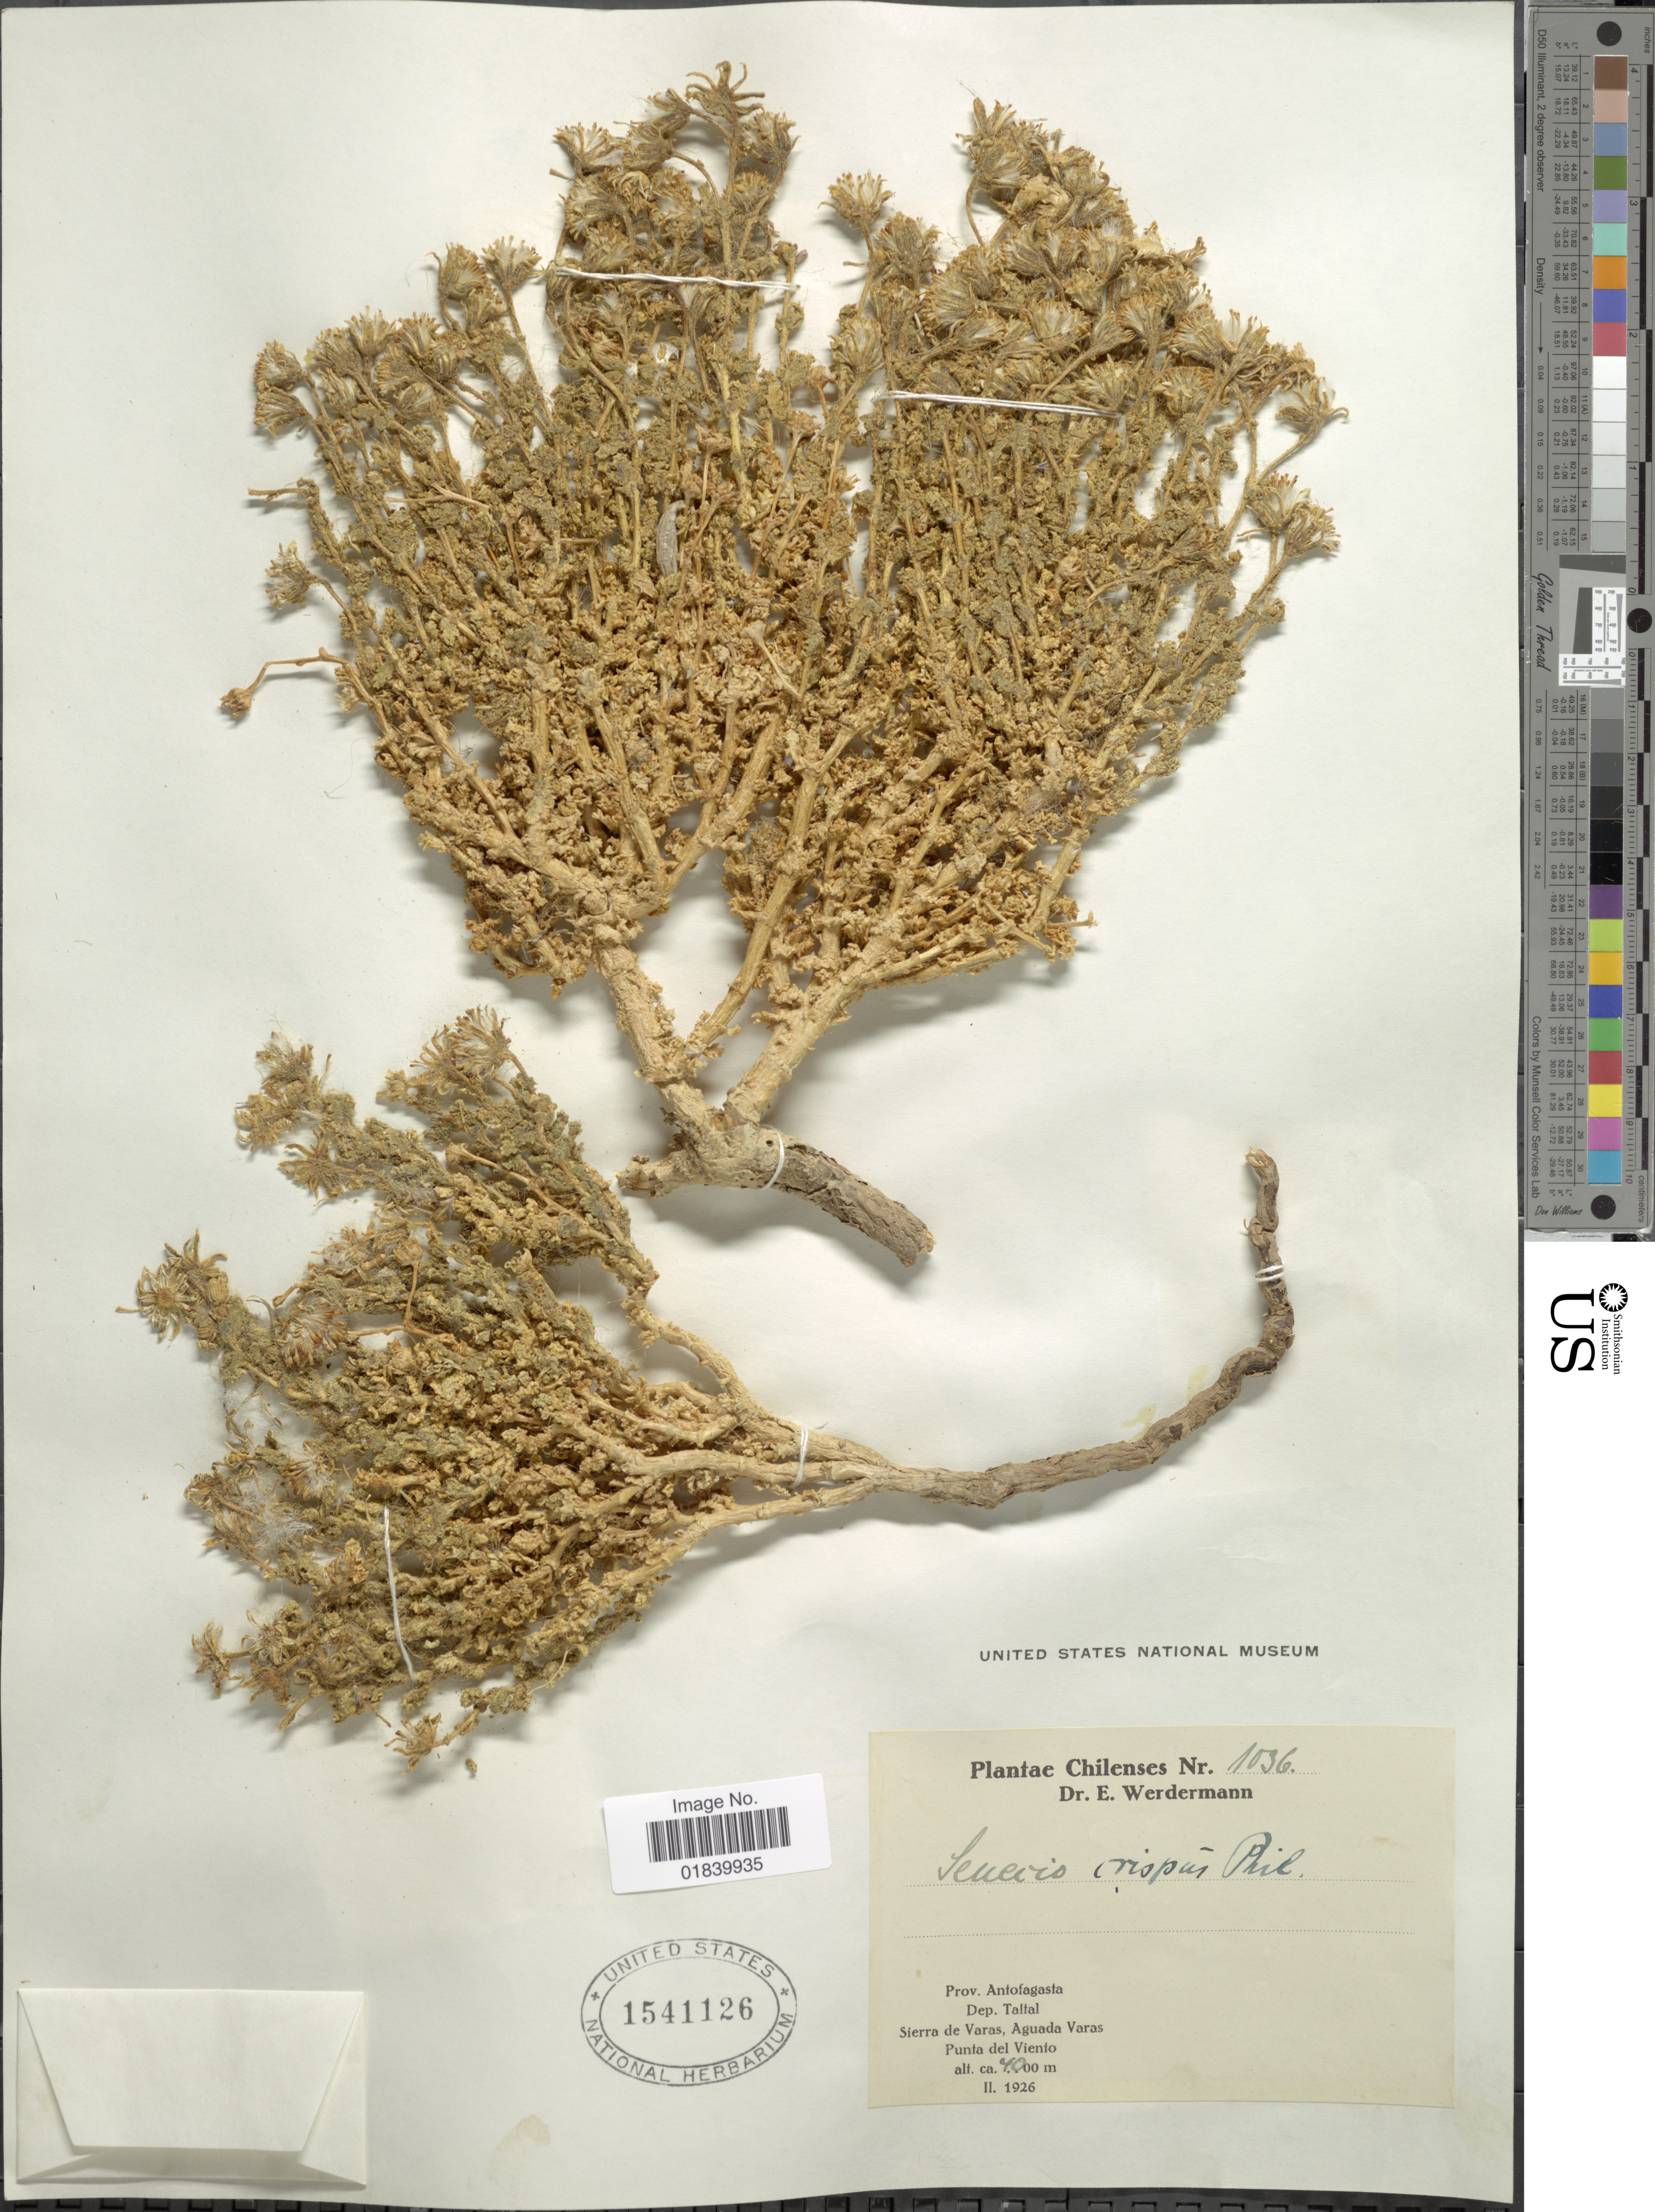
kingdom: Plantae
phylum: Tracheophyta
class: Magnoliopsida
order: Asterales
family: Asteraceae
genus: Senecio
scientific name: Senecio hirtus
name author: Cabrera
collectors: E. Werdermann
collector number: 1036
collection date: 1926-02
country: Chile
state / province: Antofagasta (II)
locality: Dep. Taltal. Sierra de Varas, Aguada Varas. Punta del Viento.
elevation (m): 4000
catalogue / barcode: US 1541126